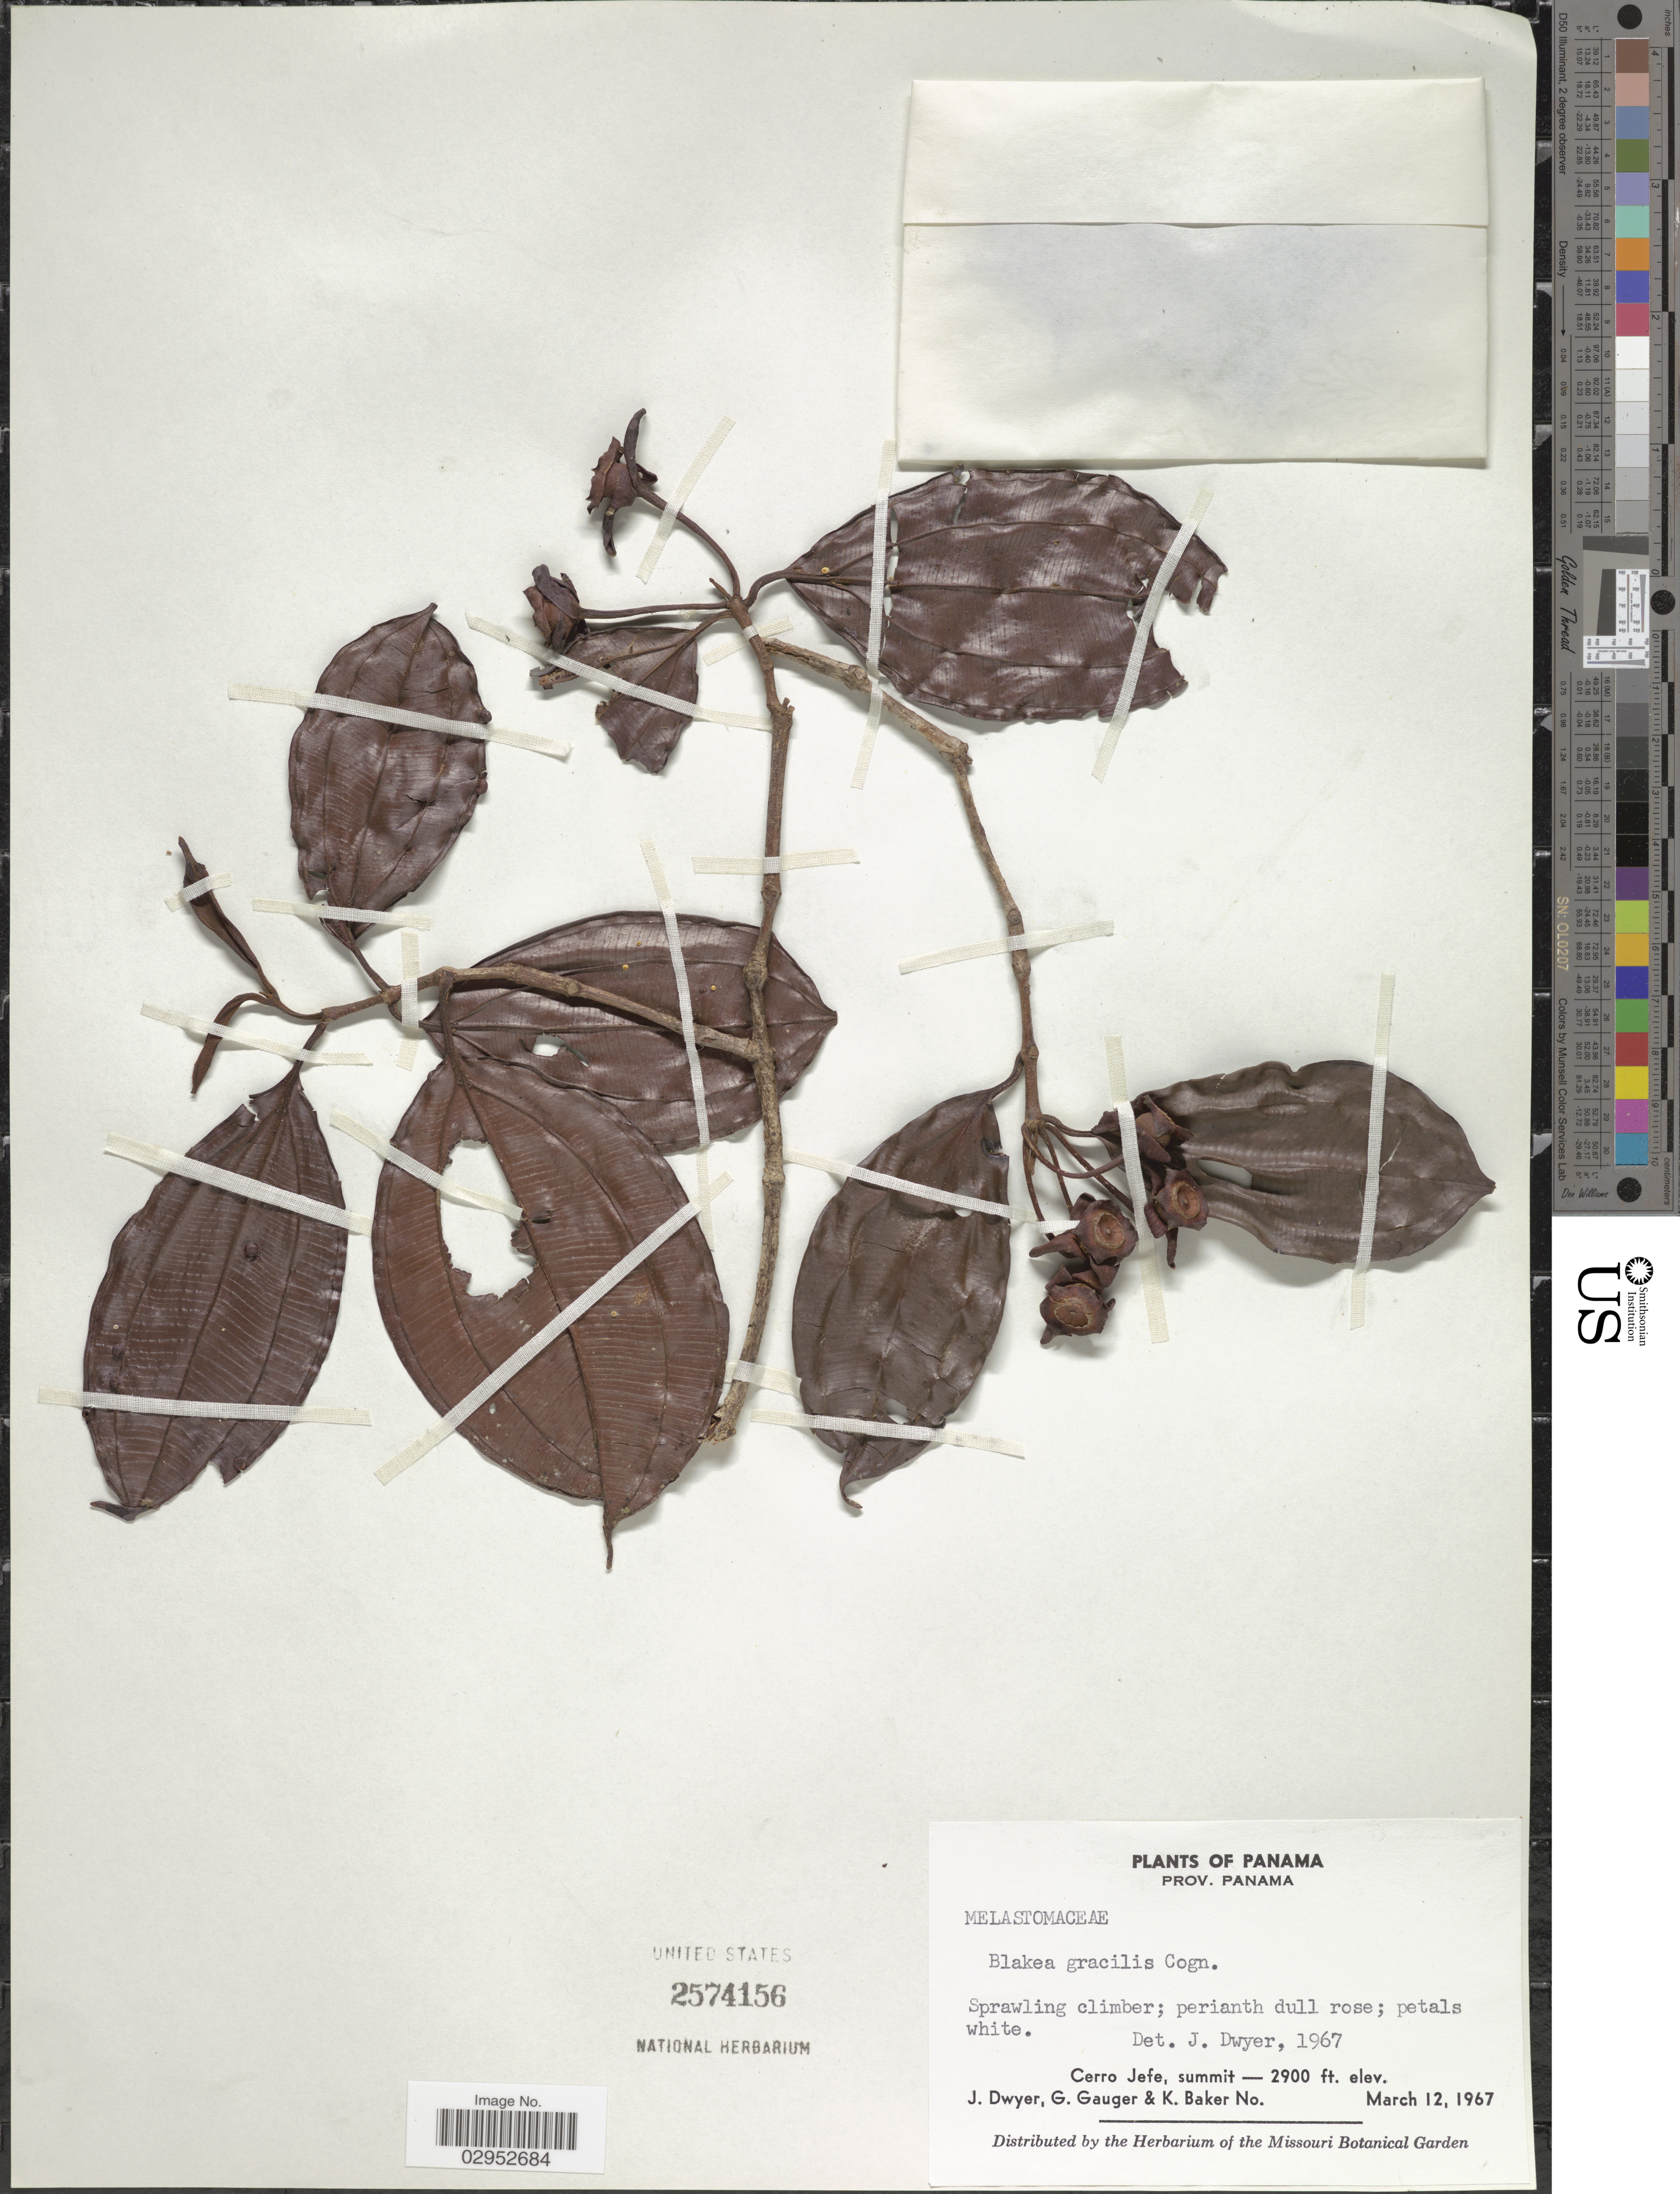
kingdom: Plantae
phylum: Tracheophyta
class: Magnoliopsida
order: Myrtales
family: Melastomataceae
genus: Blakea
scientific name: Blakea foliacea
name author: Gleason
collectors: J. Dwyer, G. Gauger & K. Baker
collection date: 1967-03-12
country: Panama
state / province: Panamá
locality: Prov. Panama. Cerro Jefe, summit.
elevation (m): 884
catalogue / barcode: US 2574156